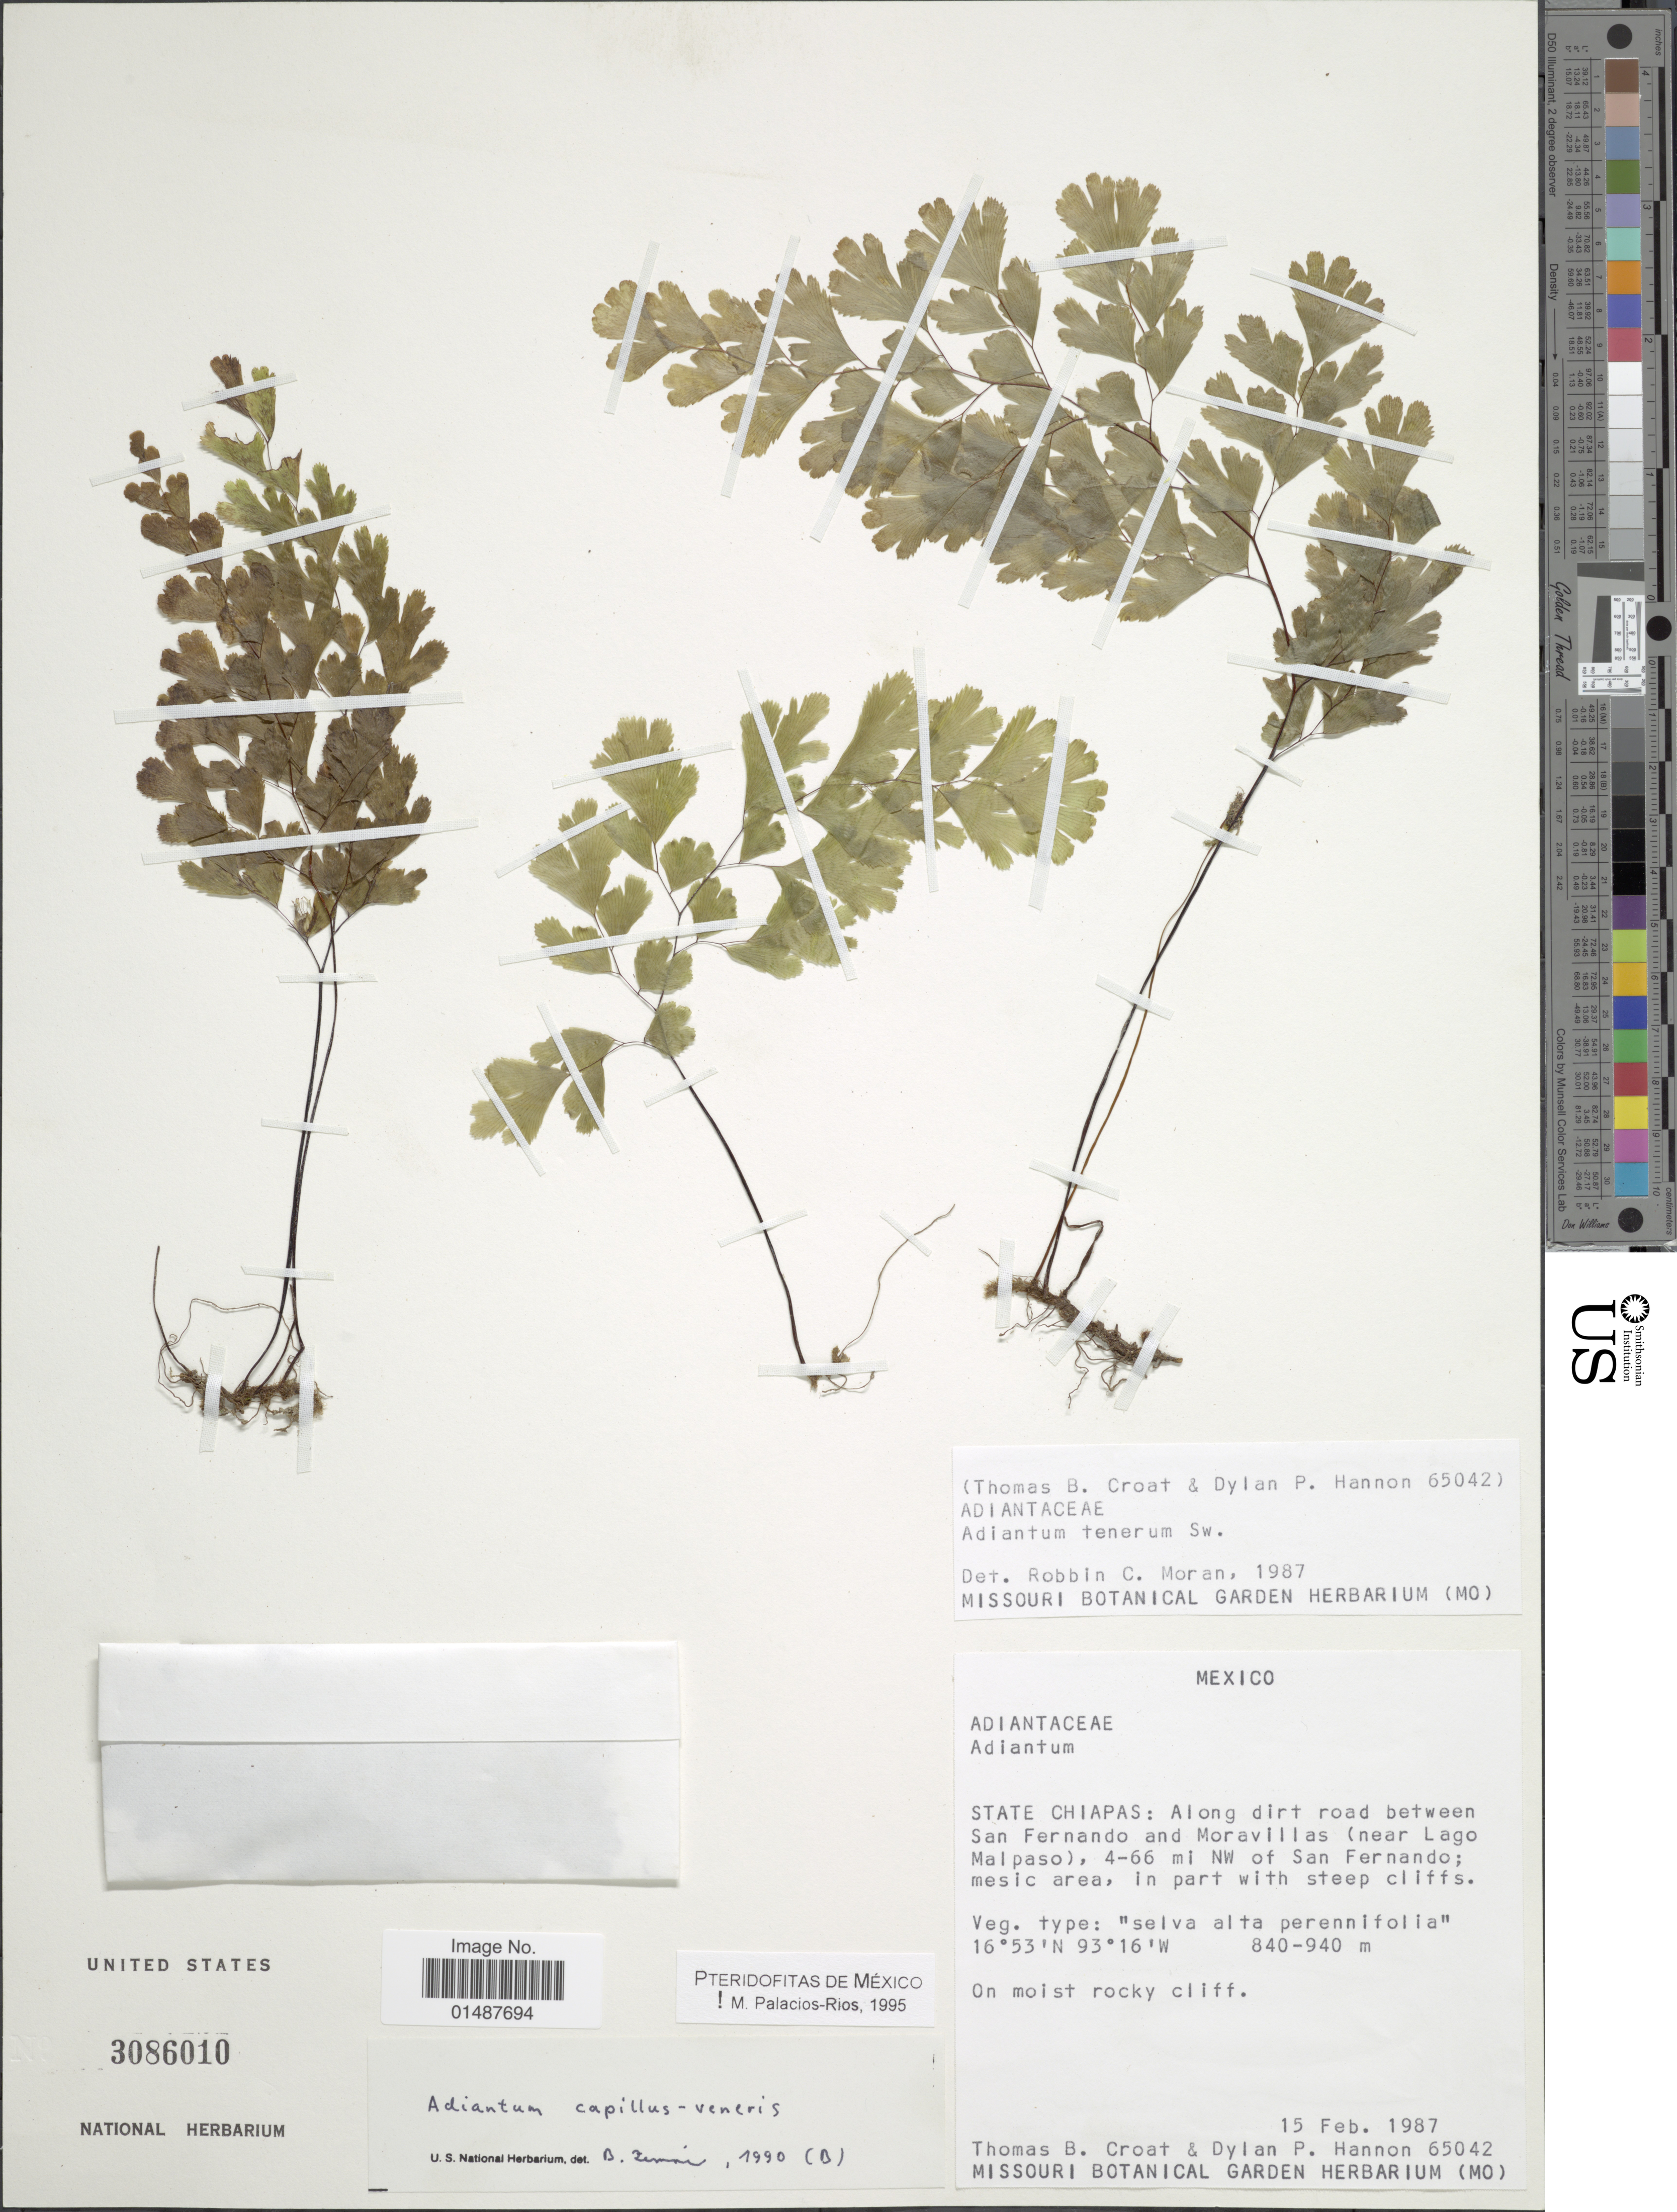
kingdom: Plantae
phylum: Tracheophyta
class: Polypodiopsida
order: Polypodiales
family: Pteridaceae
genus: Adiantum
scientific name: Adiantum capillus-veneris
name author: L.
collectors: T. B. Croat & D. Hannon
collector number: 65042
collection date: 1987-02-15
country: Mexico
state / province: Chiapas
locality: Along dirt road between San Fernando and Moravillas (near Lago Malpaso ), 4- 66 mi NW of San Fernando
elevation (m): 890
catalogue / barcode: US 3086010